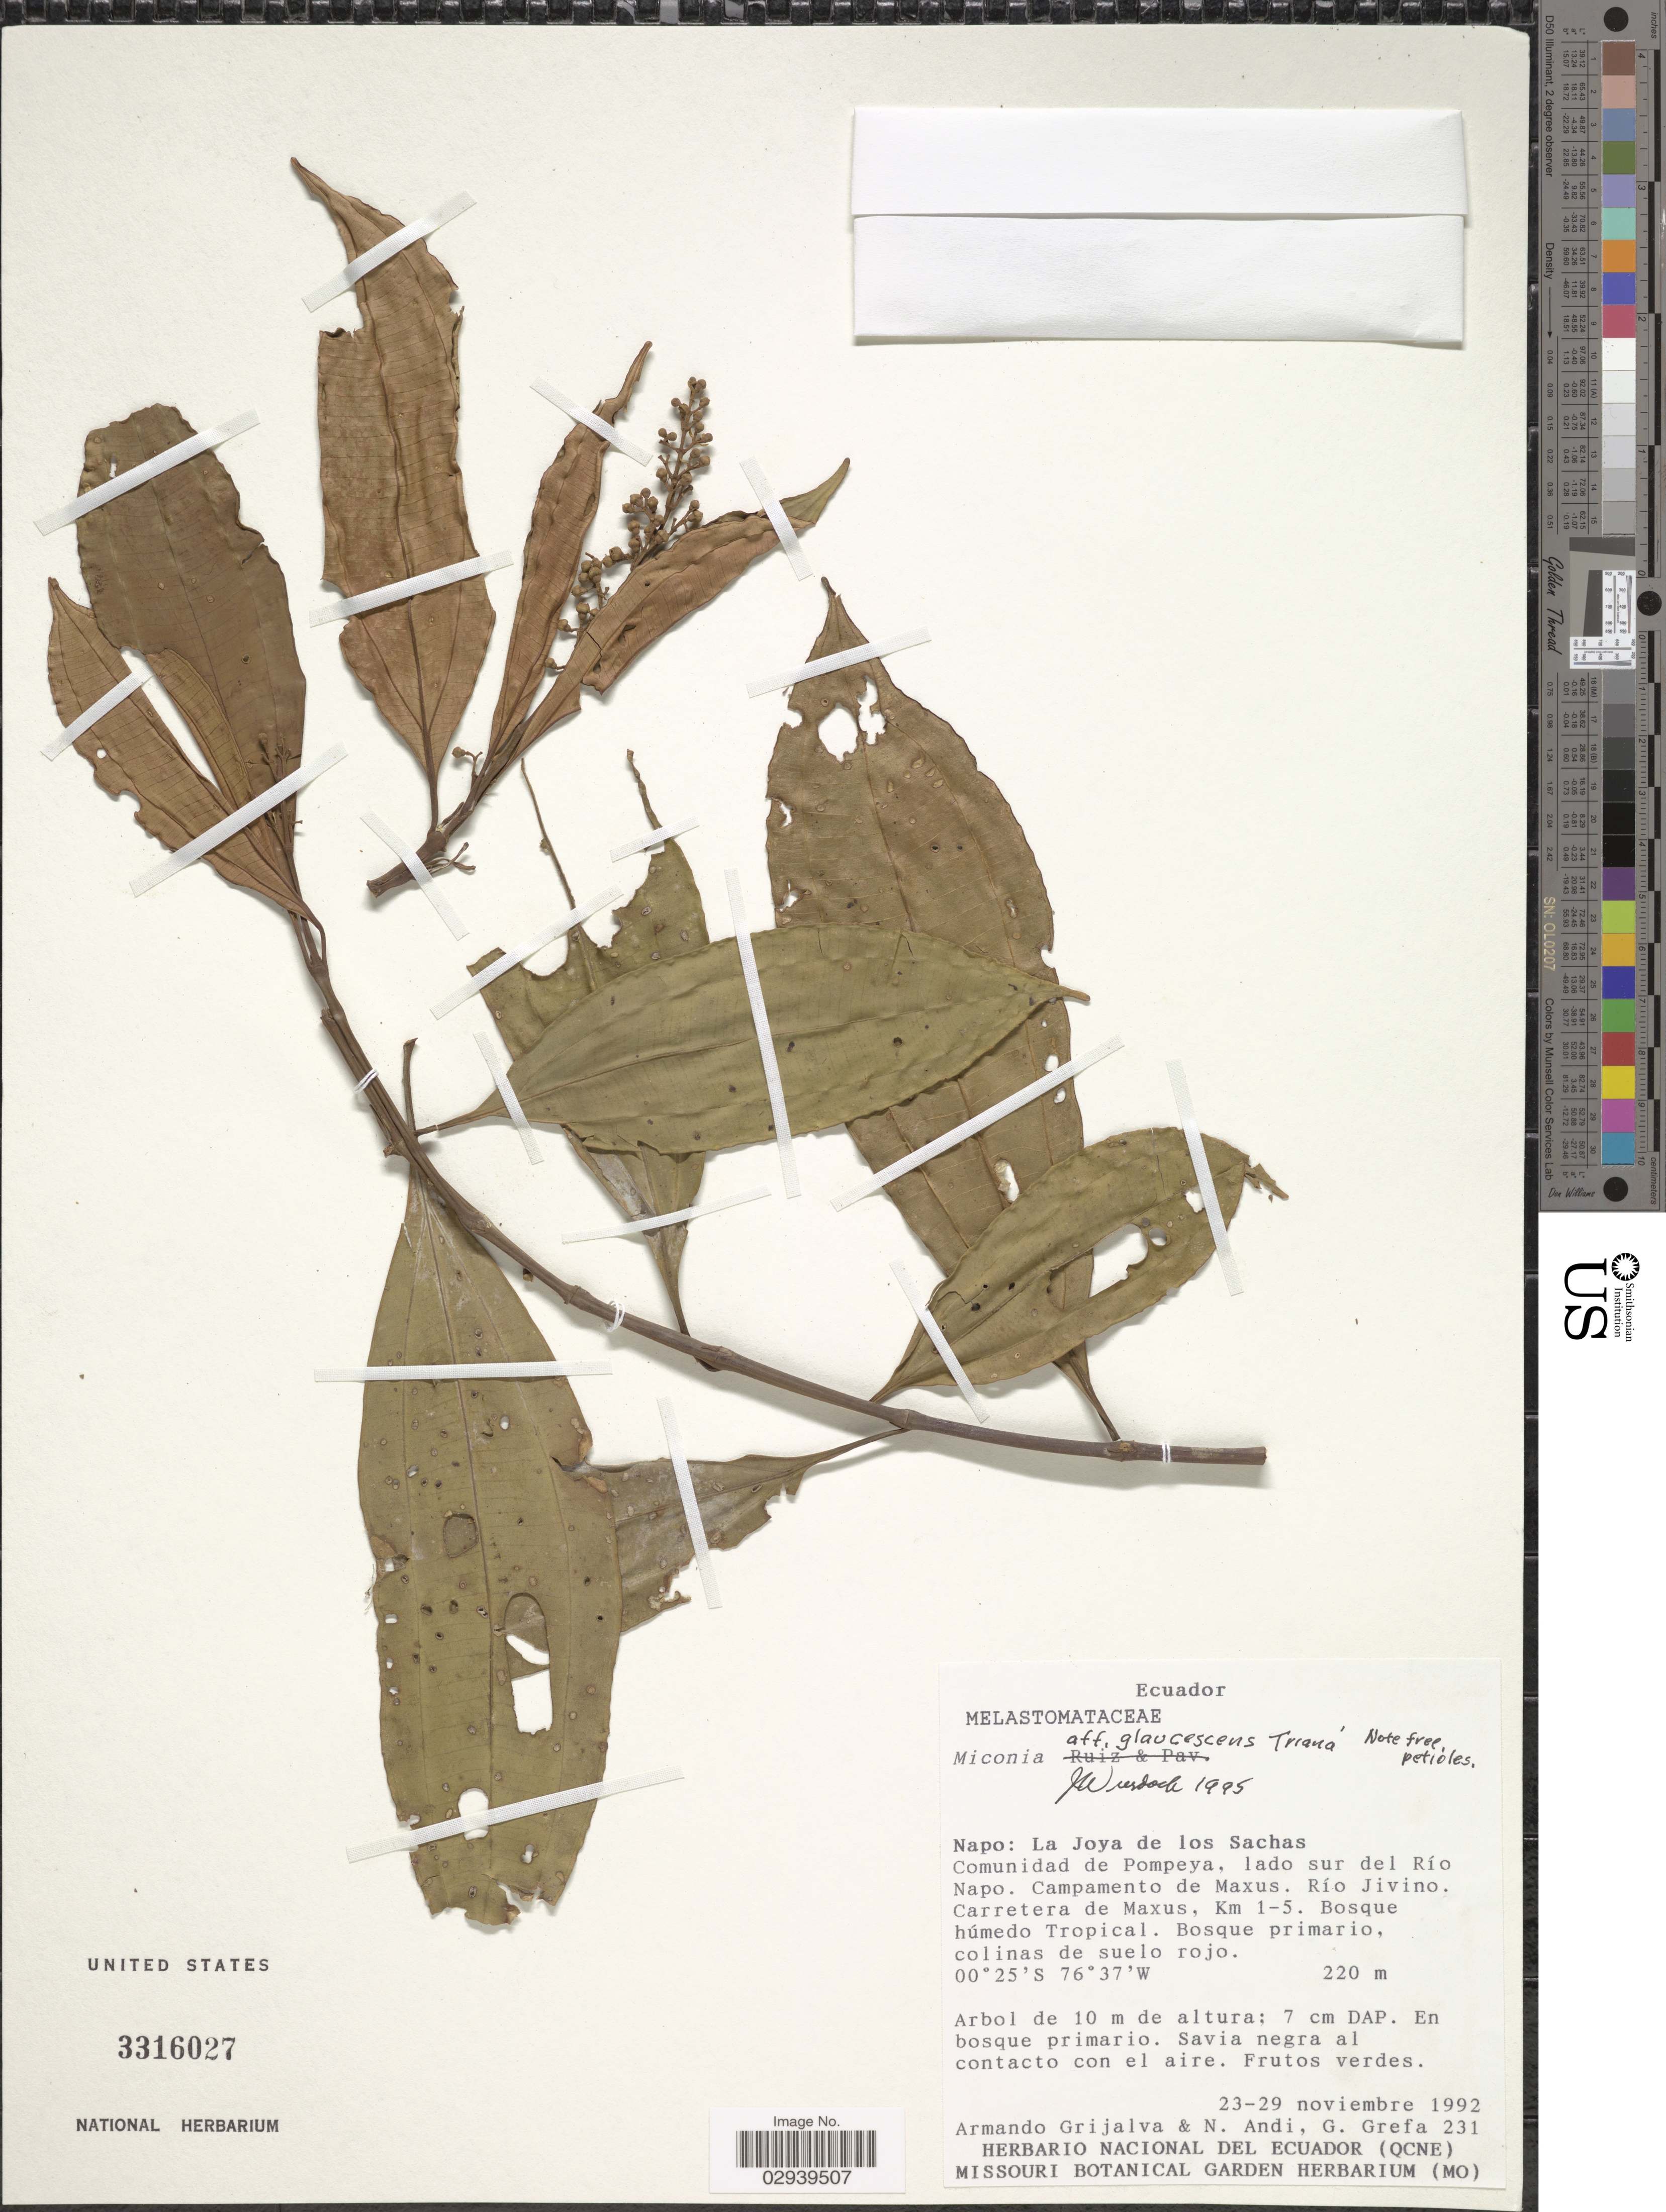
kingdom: Plantae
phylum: Tracheophyta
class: Magnoliopsida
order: Myrtales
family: Melastomataceae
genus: Miconia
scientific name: Miconia glaucescens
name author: Triana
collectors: A. Grijalva, N. Andi & G. Grefa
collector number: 231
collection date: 1992-11-23/1992-11-29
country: Ecuador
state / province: Napo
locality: La Joya de los Sachas, Comunidad de Pompeya, lado sur del Río Napo. Campamento de Maxus. Río Jivino. Carretera de Maxus, Km 1-5.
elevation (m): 220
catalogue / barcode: US 3316027